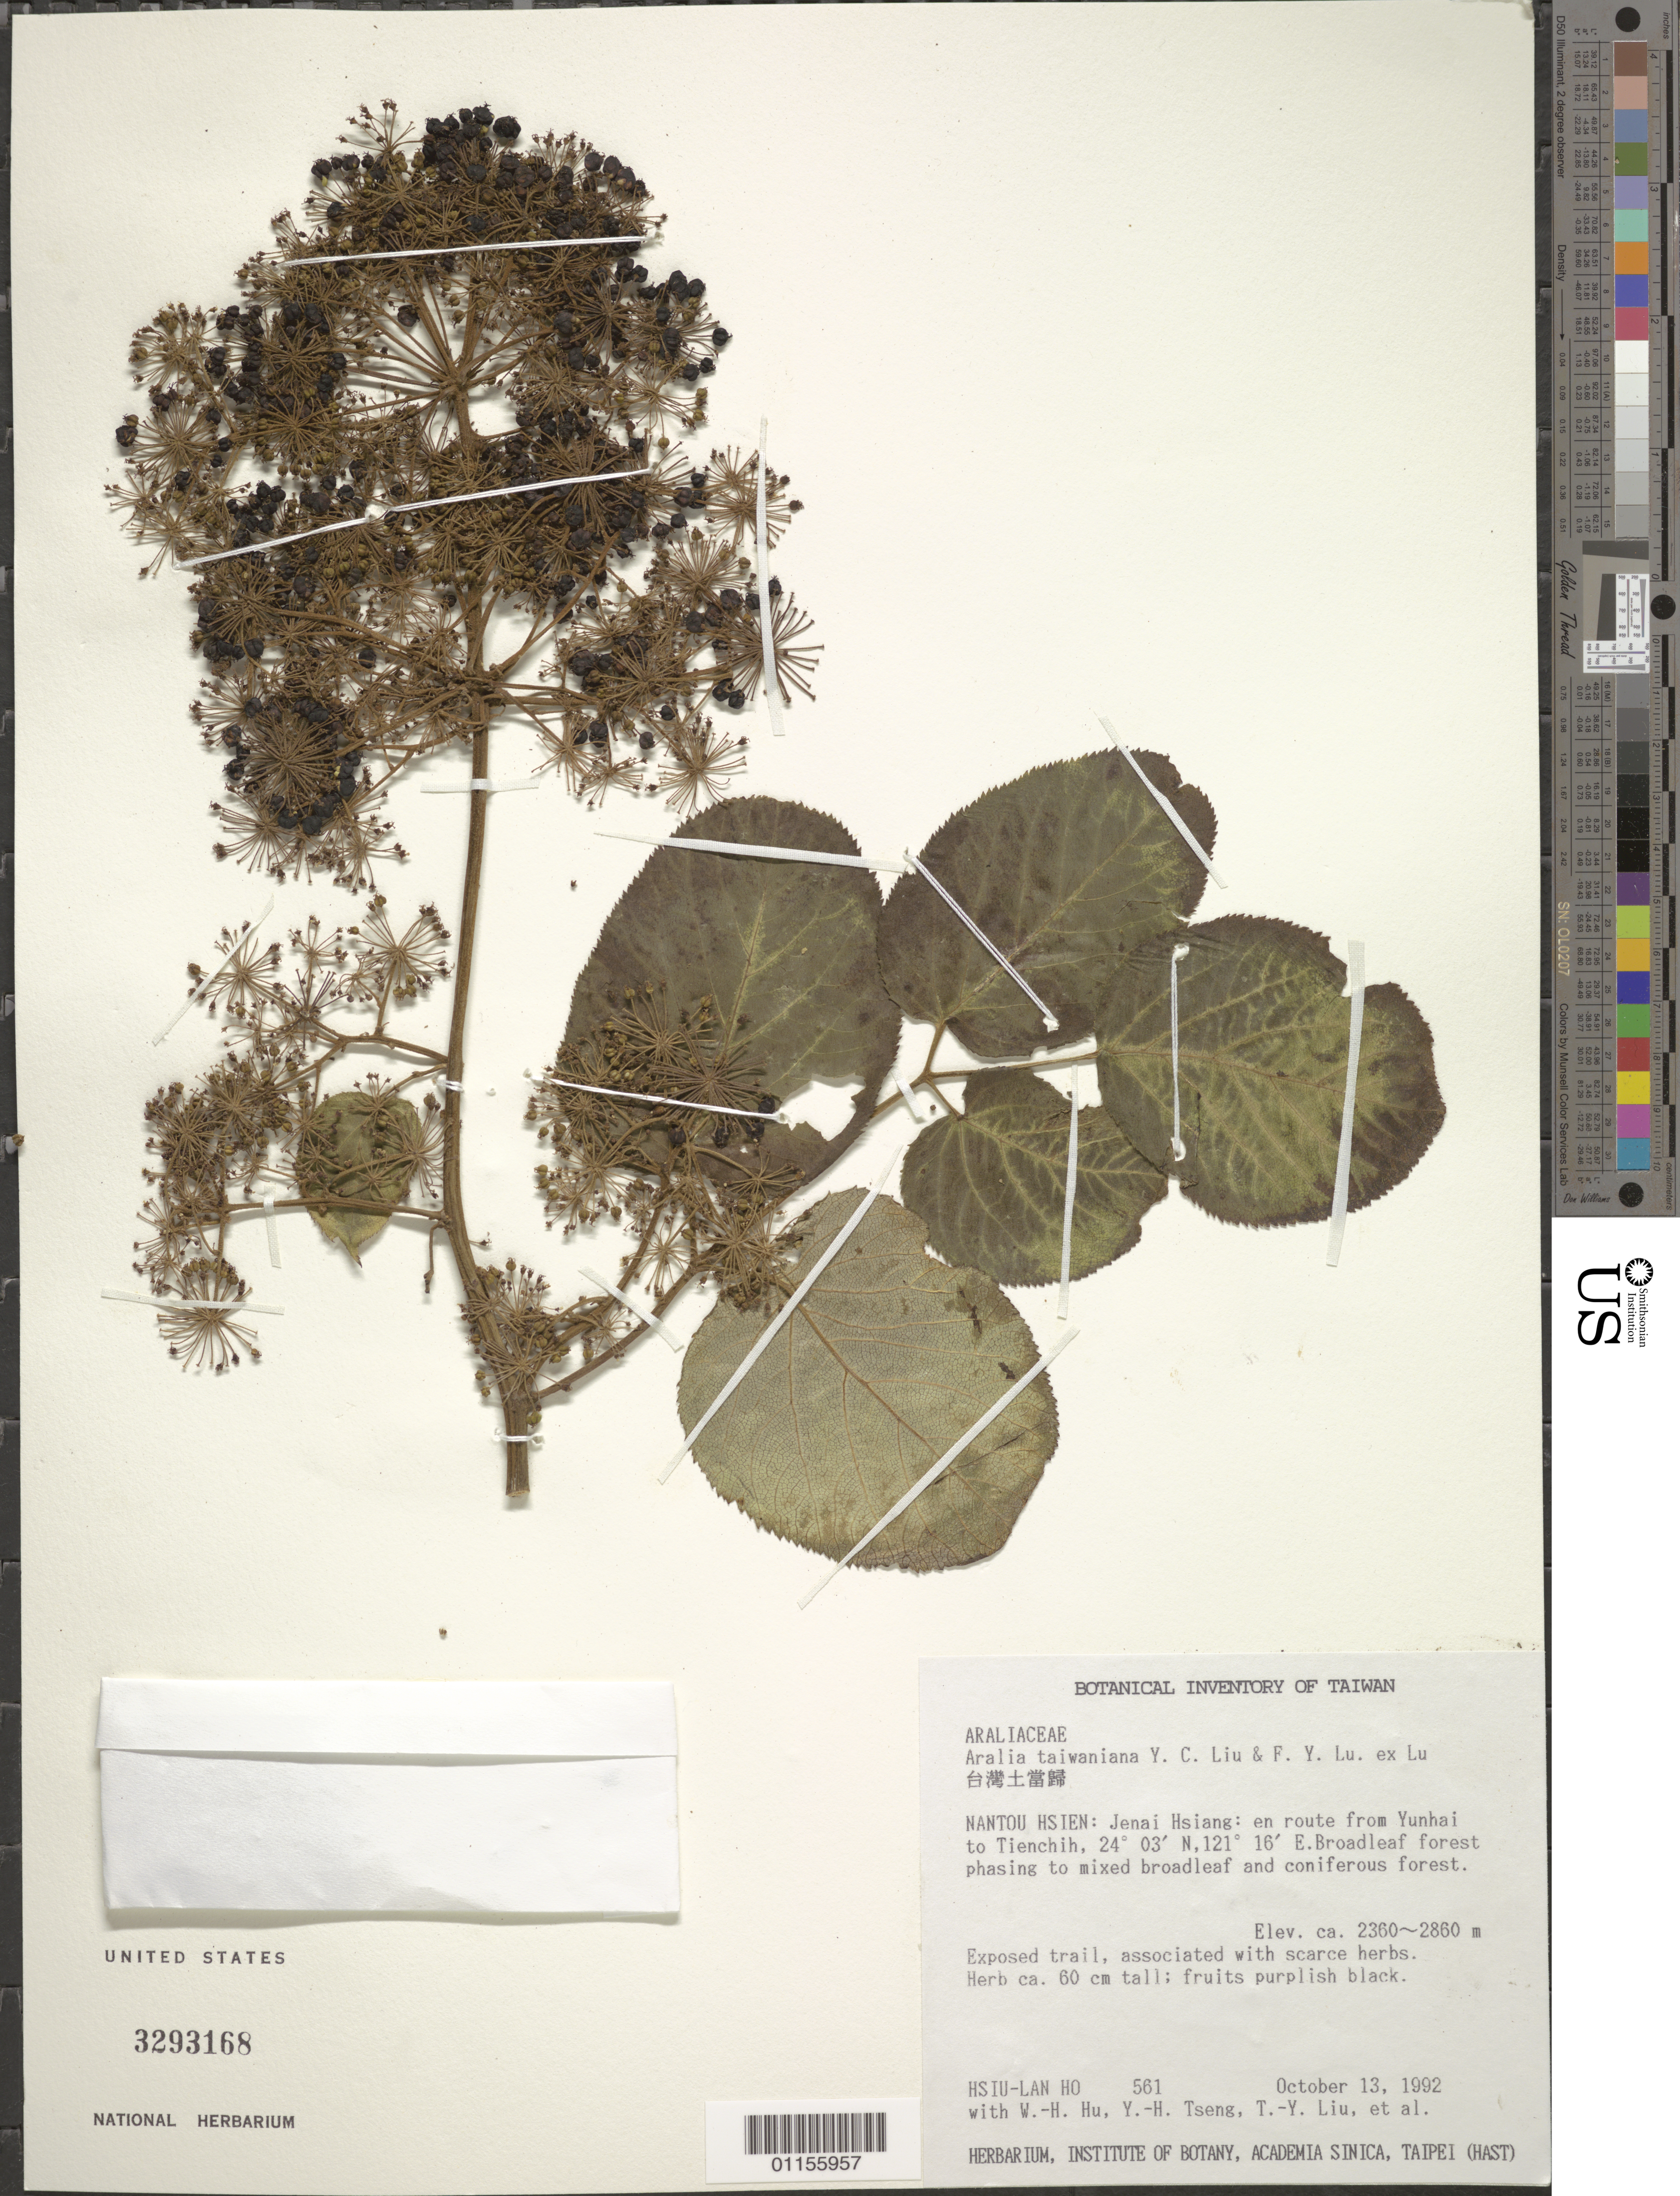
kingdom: Plantae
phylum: Tracheophyta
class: Magnoliopsida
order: Apiales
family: Araliaceae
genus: Aralia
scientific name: Aralia taiwaniana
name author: Y.C. Liu & F.Y. Liu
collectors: H. Ho et al.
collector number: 561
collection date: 1992-10-13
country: Taiwan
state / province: Nantou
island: Taiwan [Formosa]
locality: Jenai Hsiang: en route from Yunhai to Tienchih.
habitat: Broadleaf forest phasing to mixed broadleaf and coniferous forest. Herb.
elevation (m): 2360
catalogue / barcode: US 3293168